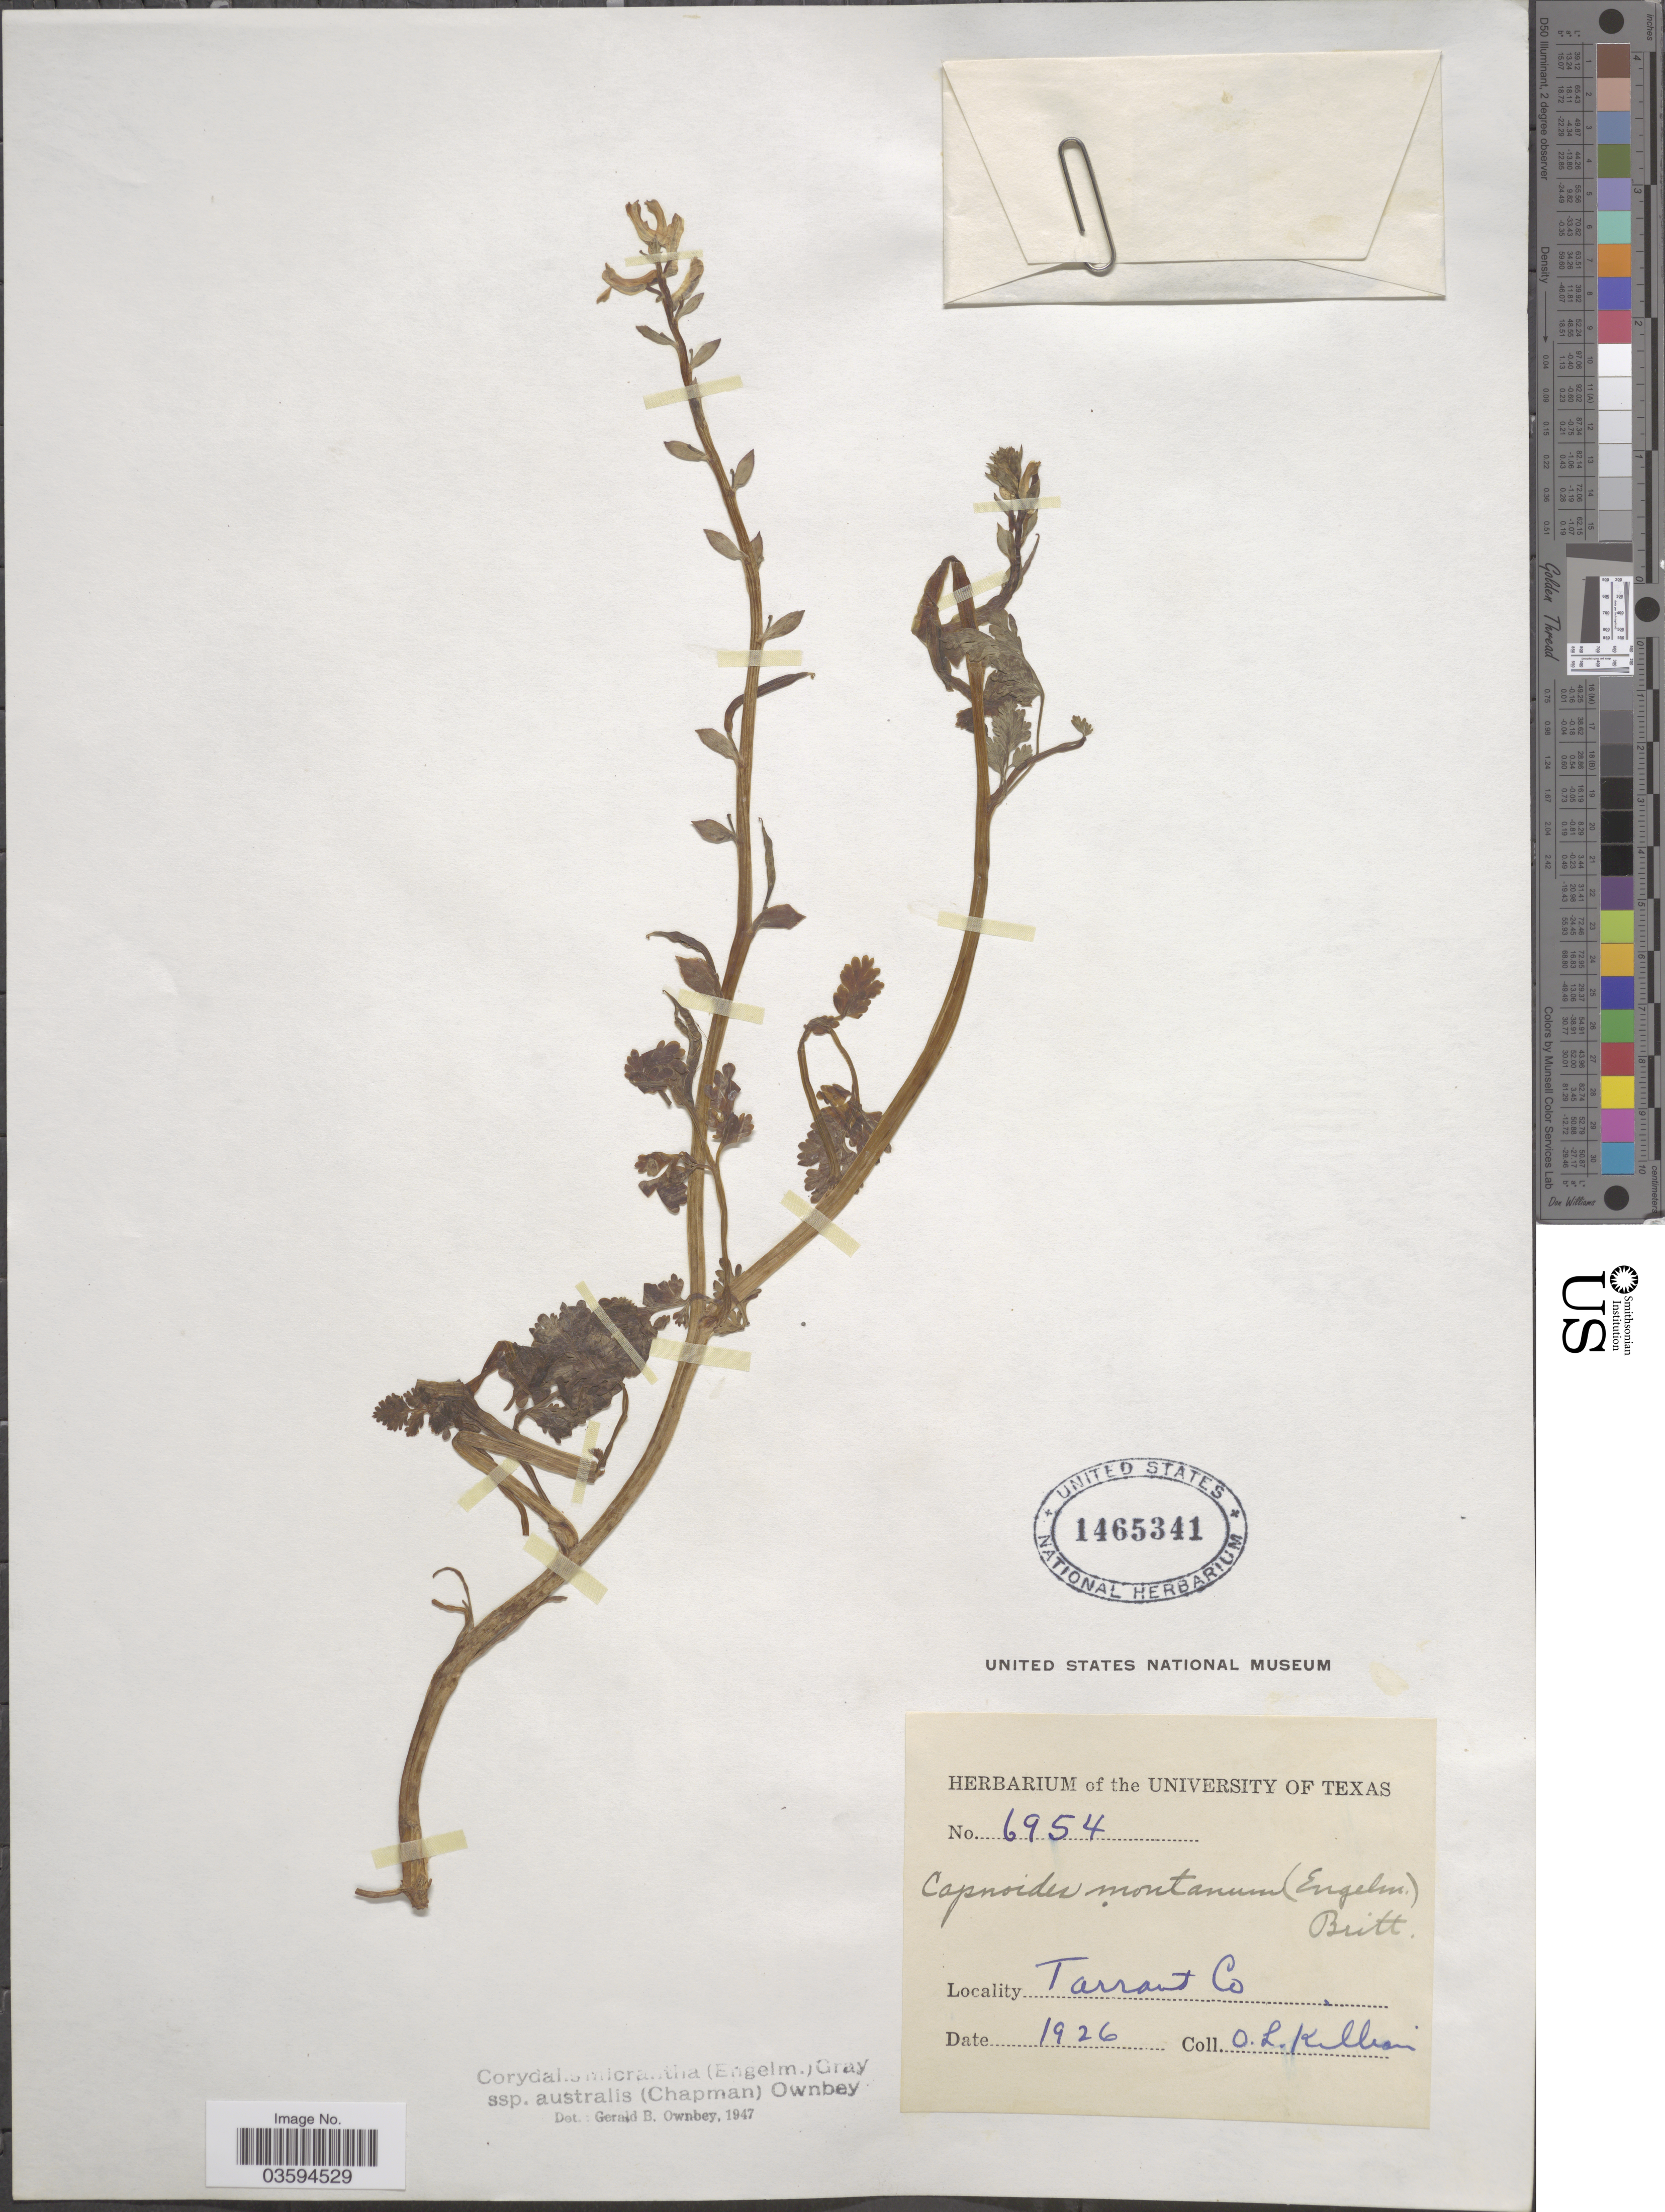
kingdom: Plantae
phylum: Tracheophyta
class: Magnoliopsida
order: Ranunculales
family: Papaveraceae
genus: Corydalis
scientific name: Corydalis micrantha subsp. australis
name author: (Chapm.) G.B. Ownbey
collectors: O. Killian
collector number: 6954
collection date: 1926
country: United States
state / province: Texas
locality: Tarrant Co.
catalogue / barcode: US 1465341